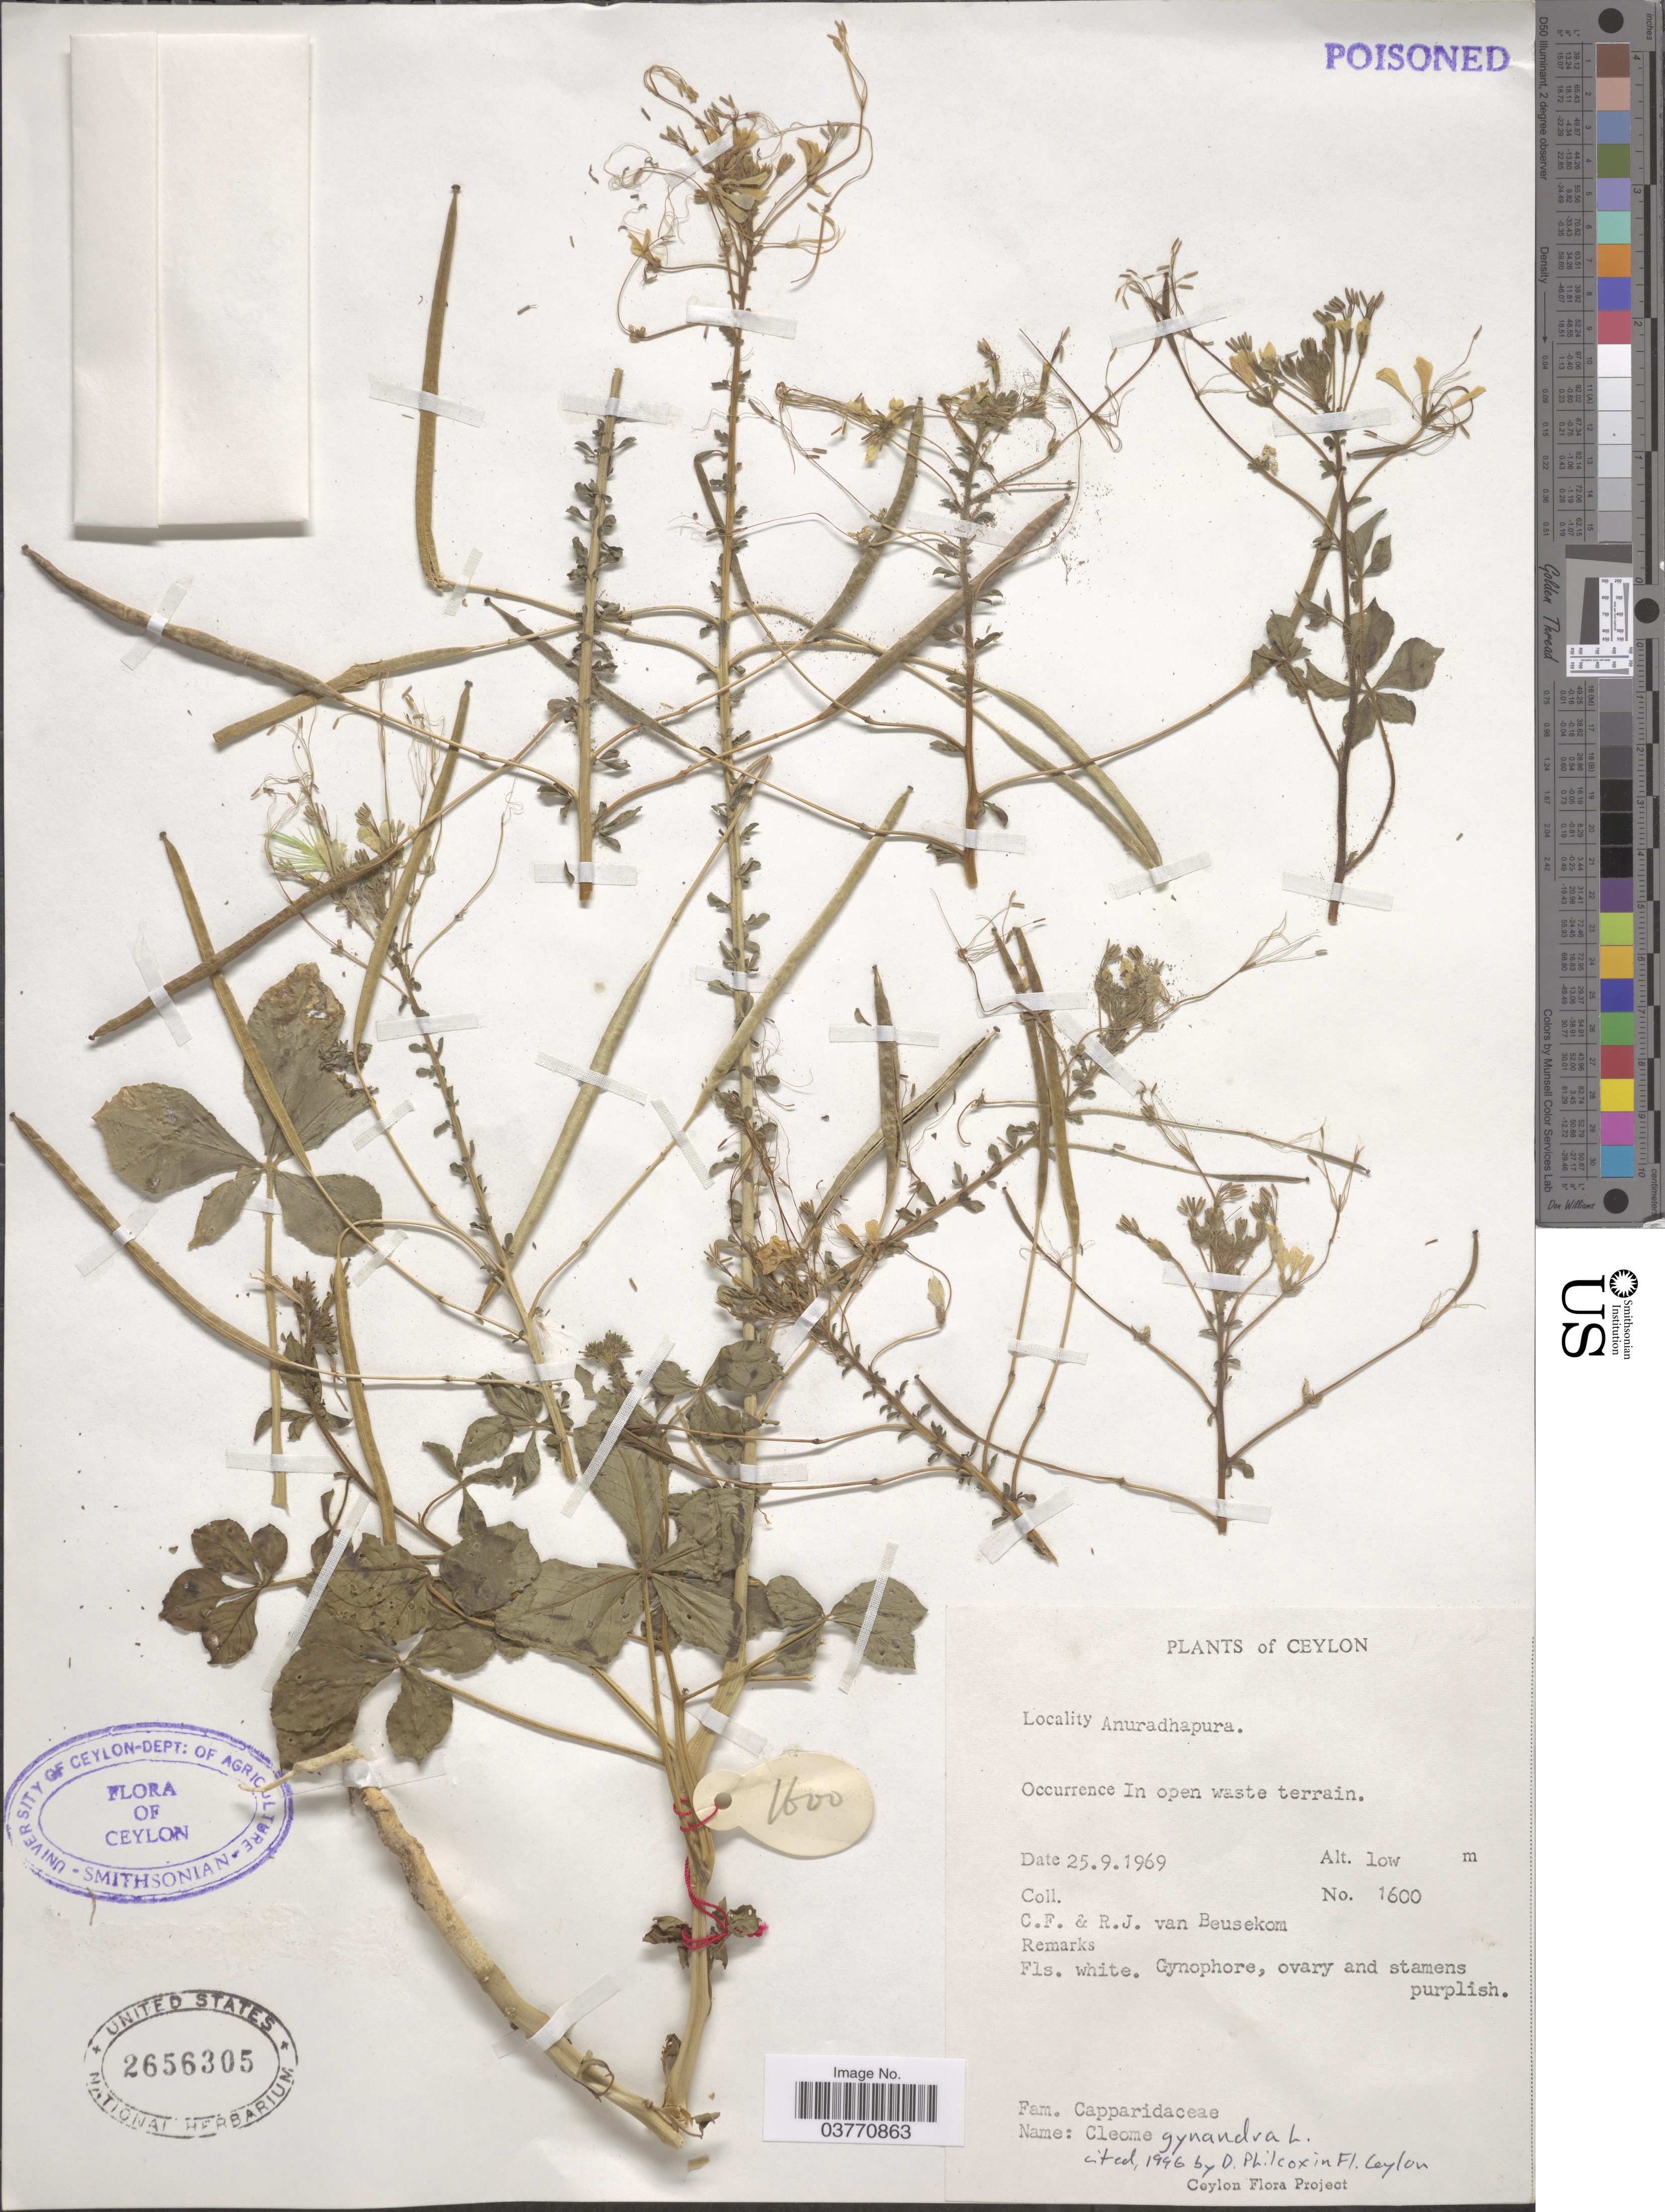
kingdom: Plantae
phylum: Tracheophyta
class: Magnoliopsida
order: Brassicales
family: Cleomaceae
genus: Gynandropsis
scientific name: Gynandropsis gynandra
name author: (L.) Briq.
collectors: C. F. Beusekom & R. Van Beusekom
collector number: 1600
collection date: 1969-09-25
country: Sri Lanka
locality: Ceylon. Anuradhapura.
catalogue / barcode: US 2656305